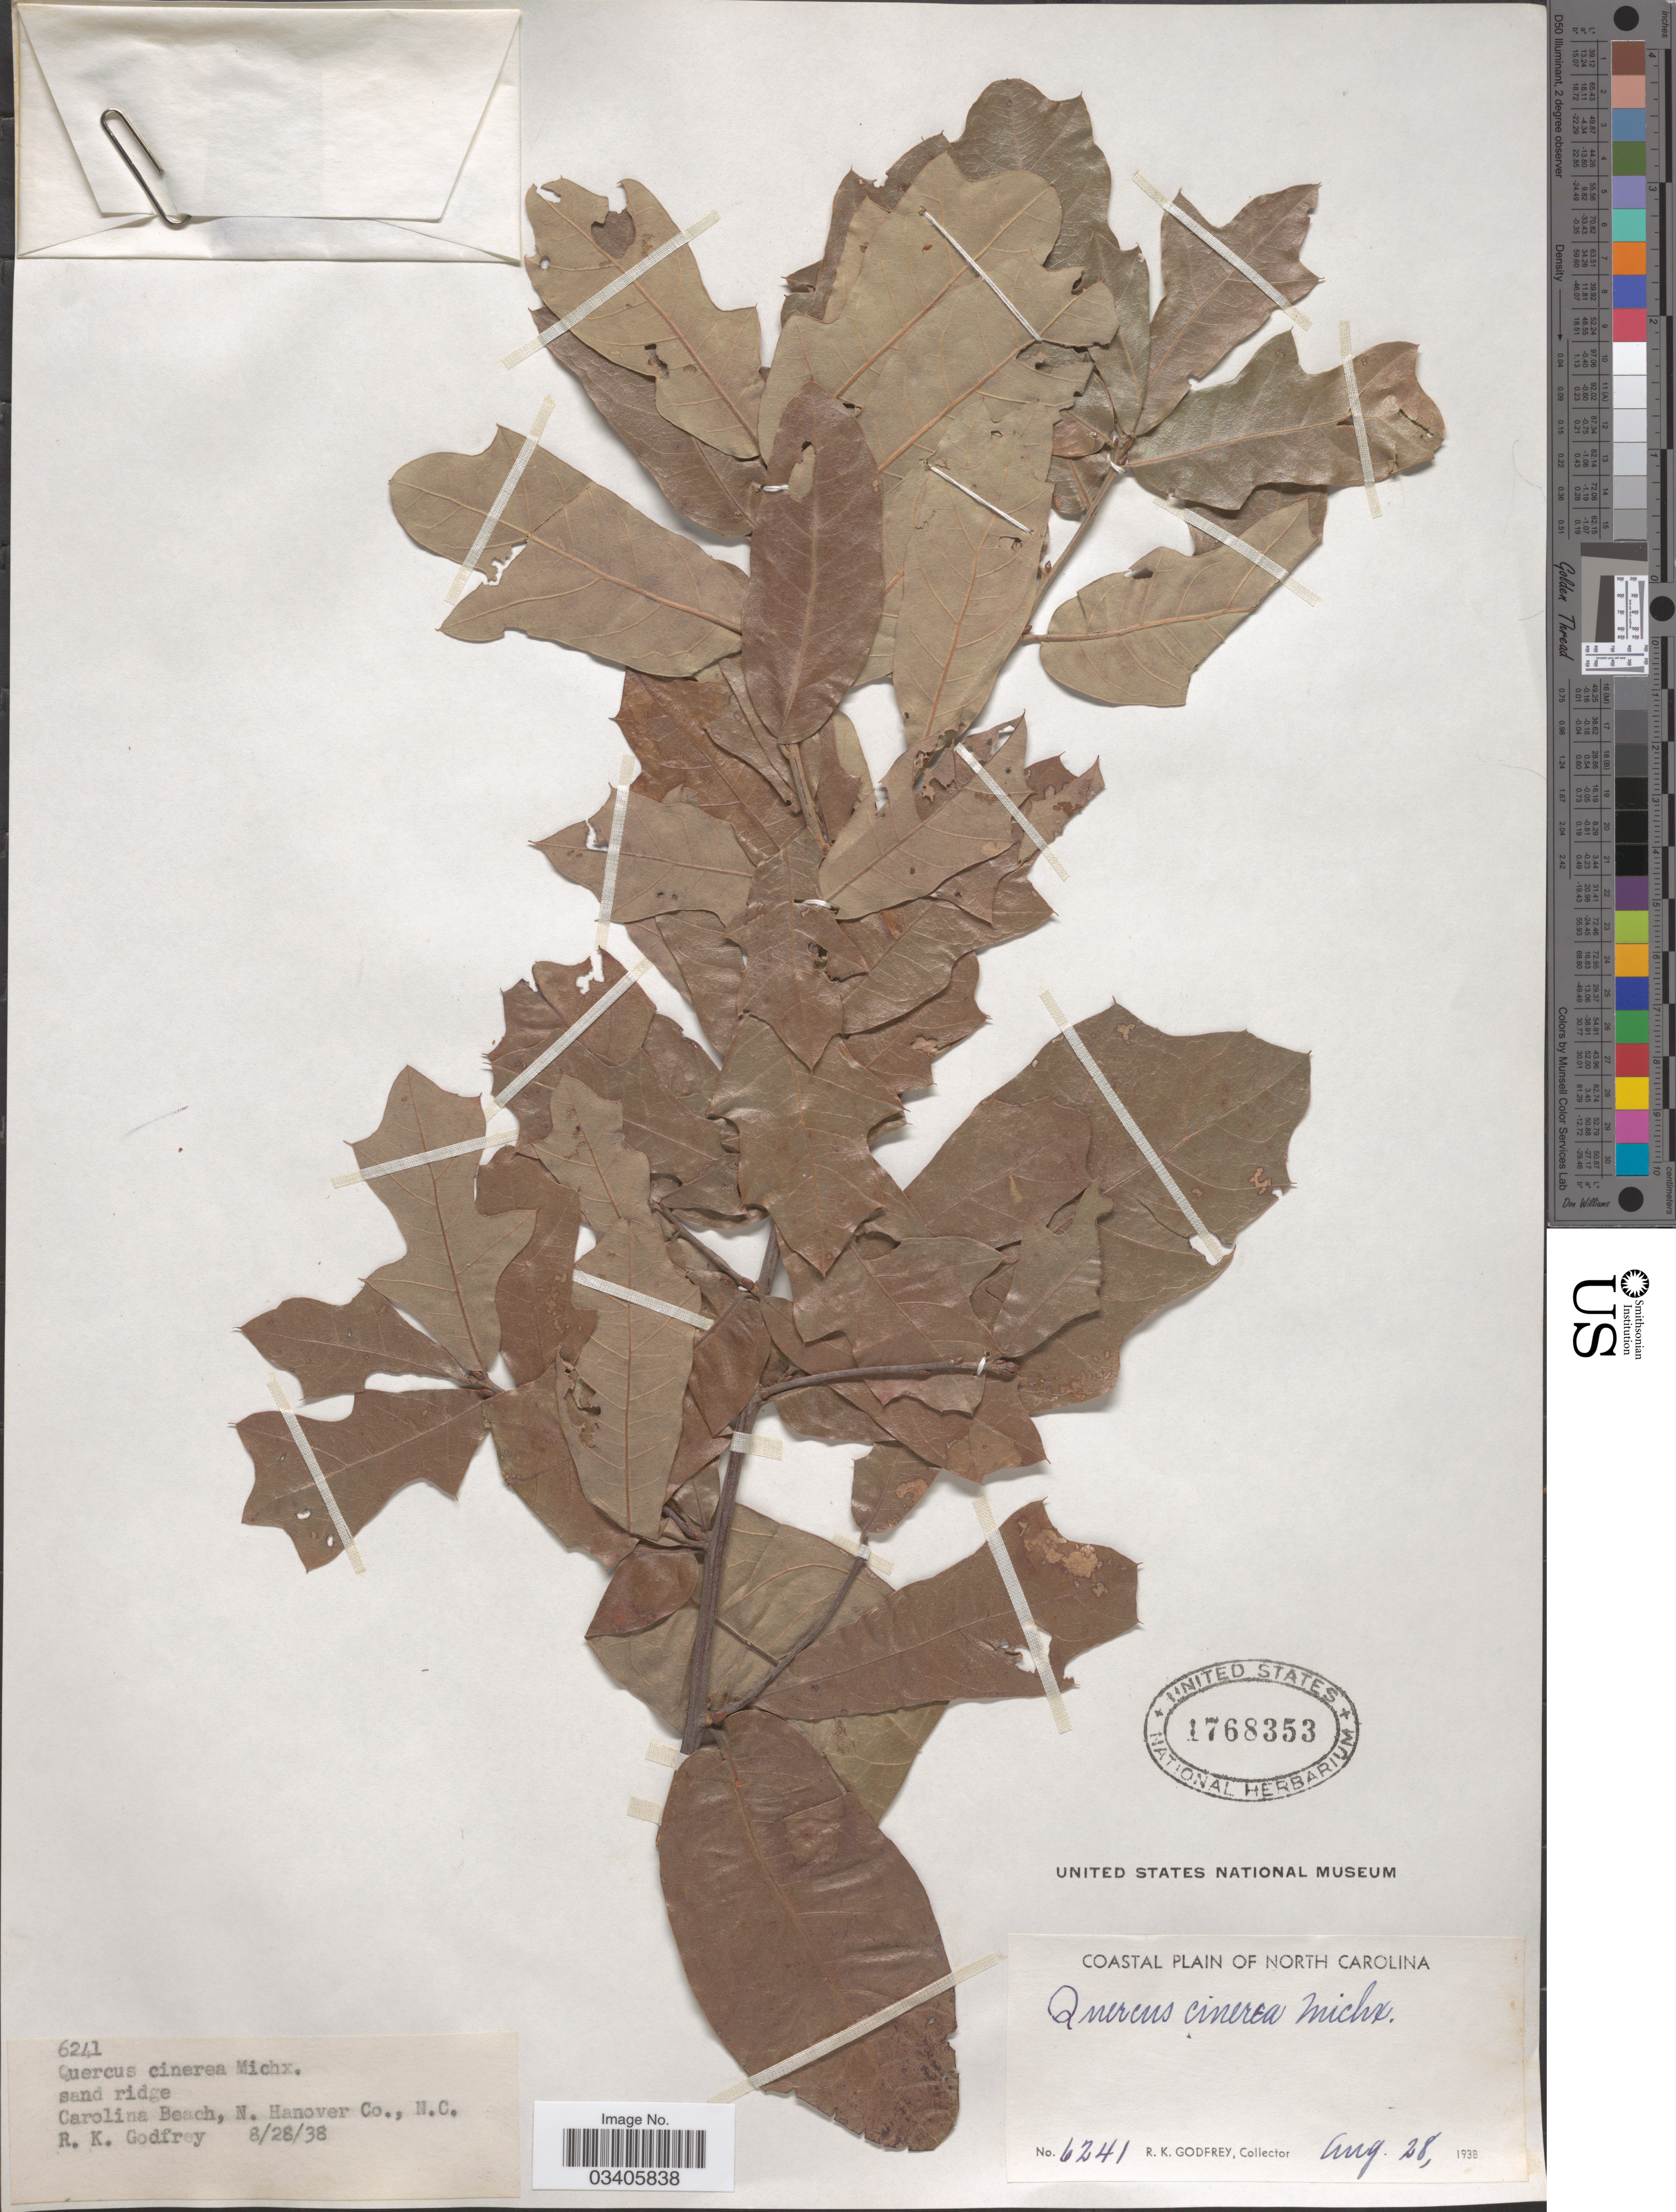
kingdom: Plantae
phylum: Tracheophyta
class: Magnoliopsida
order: Fagales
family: Fagaceae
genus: Quercus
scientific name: Quercus incana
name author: W. Bartram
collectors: R. K. Godfrey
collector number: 6241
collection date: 1938-08-28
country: United States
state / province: North Carolina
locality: Coastal Plain of North Carolina. Carolina Beach, N. Hanover Co.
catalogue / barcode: US 1768353